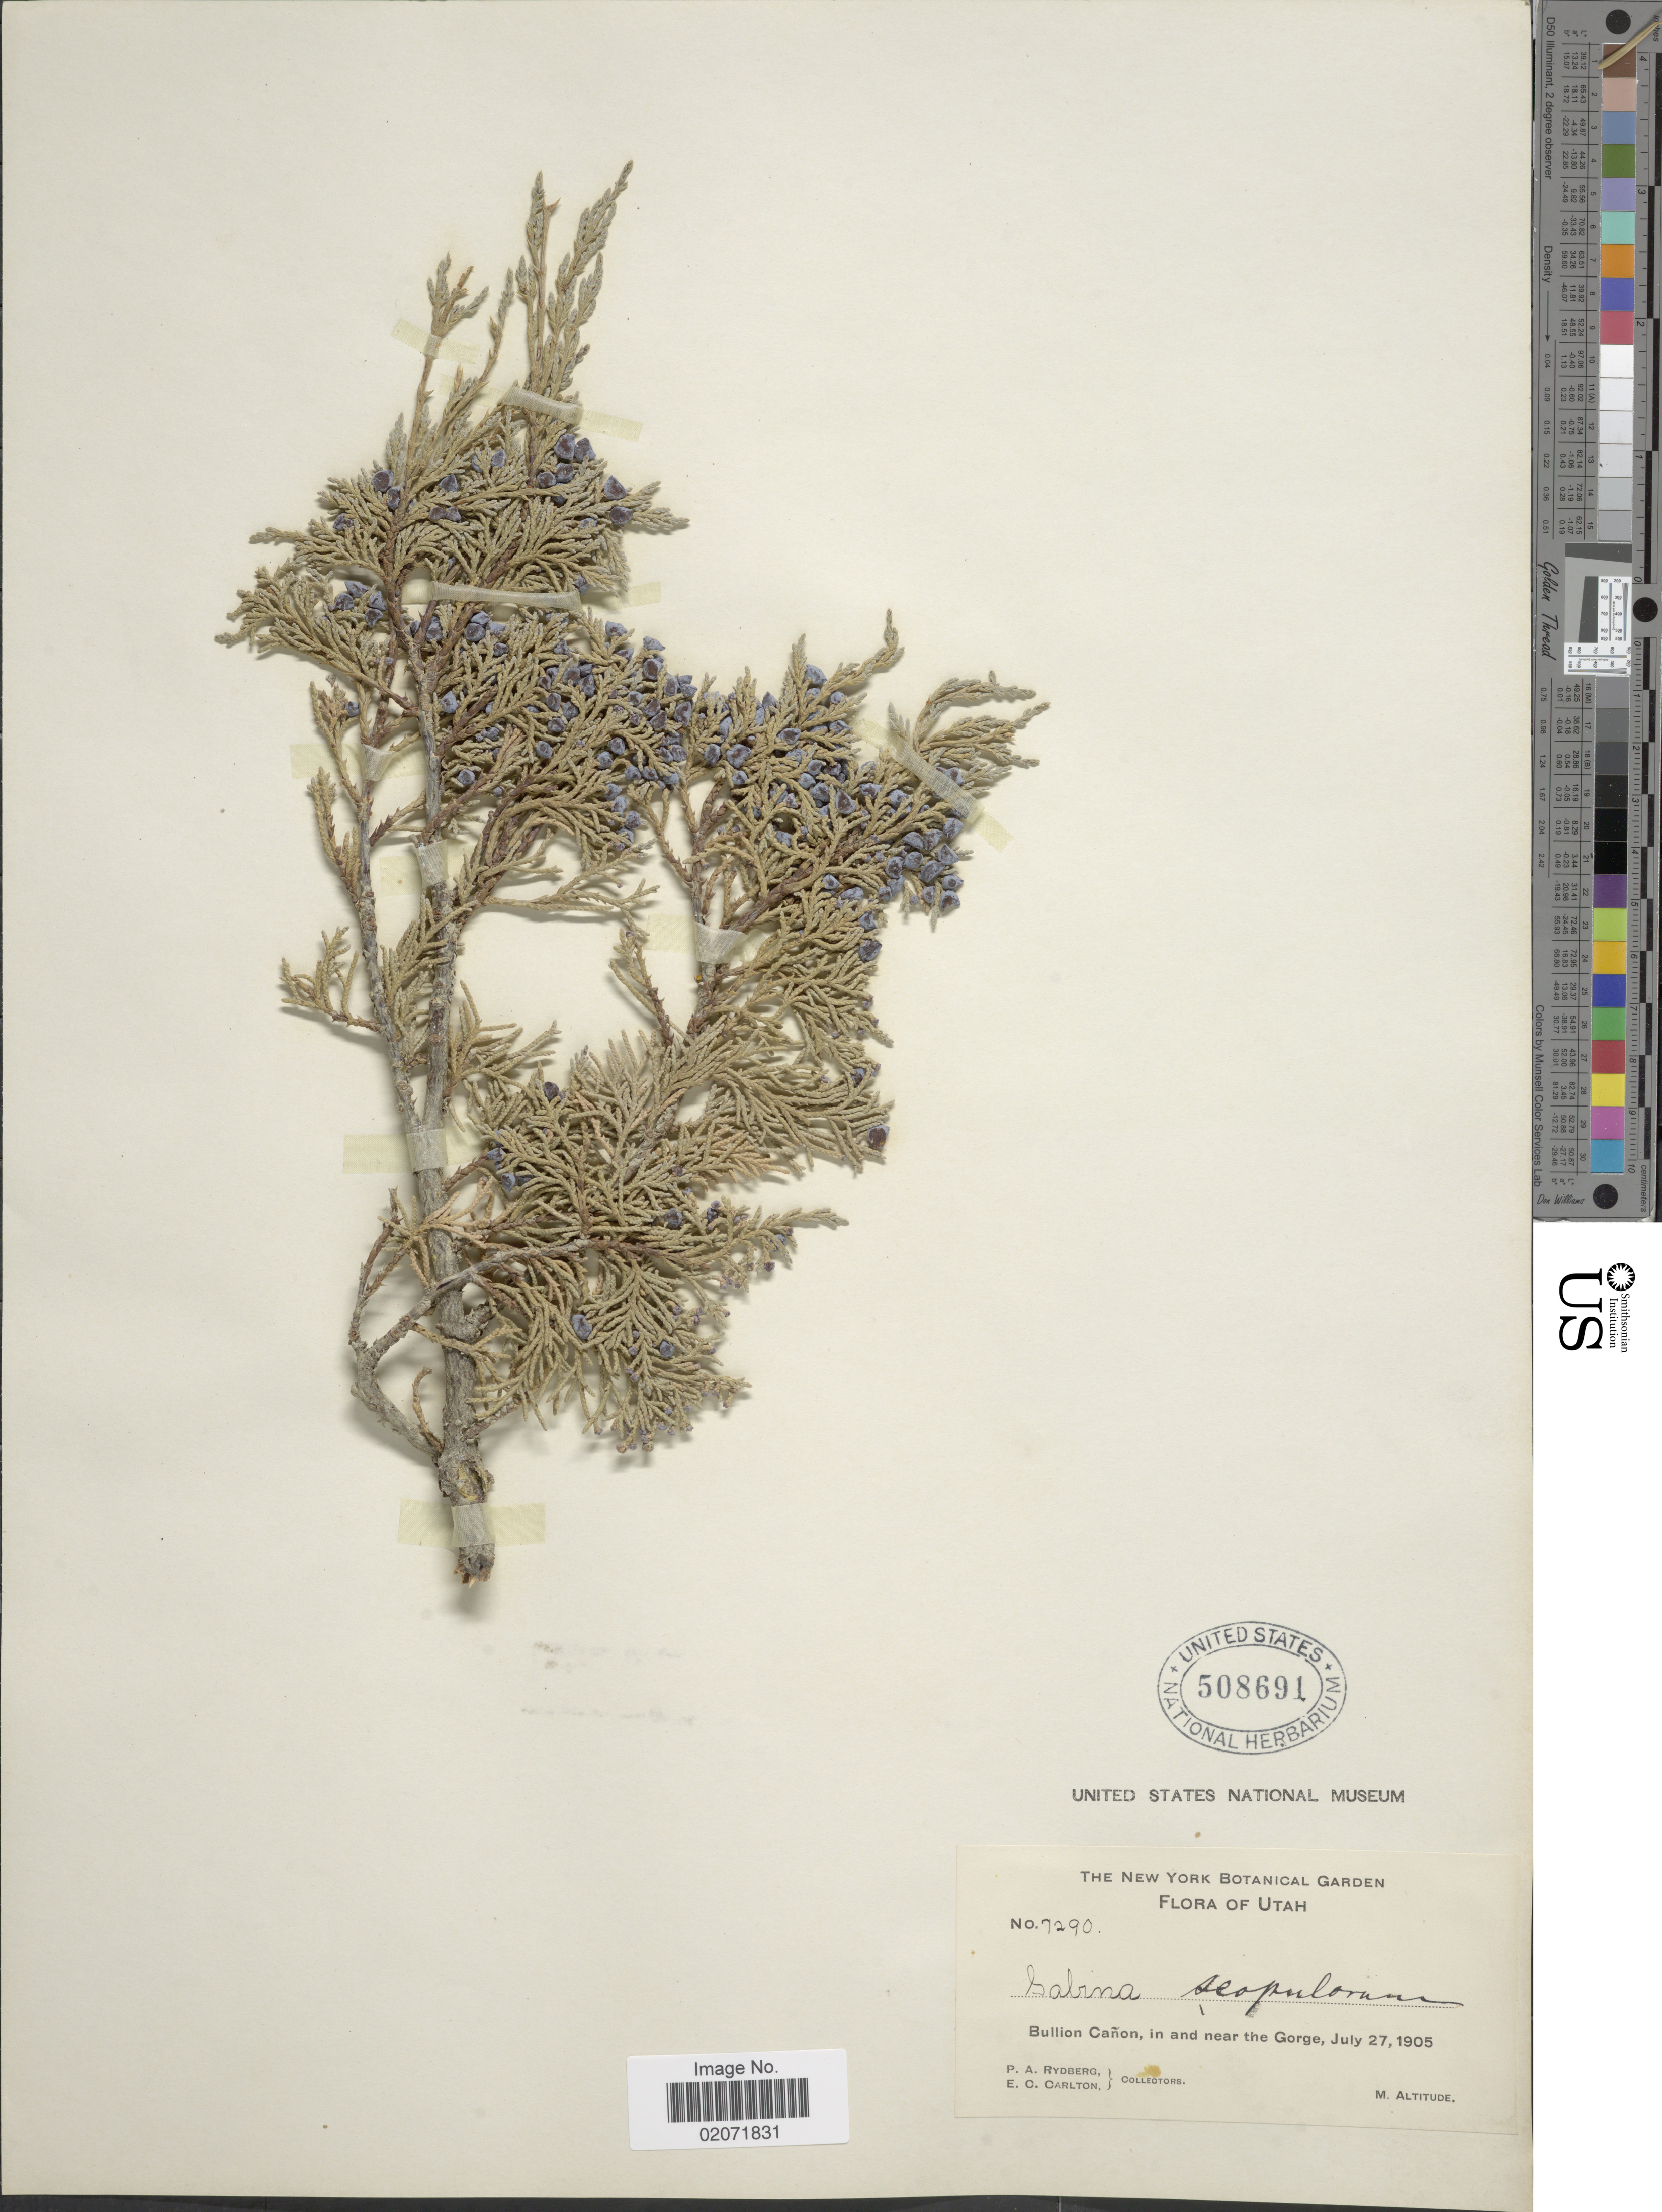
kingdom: Plantae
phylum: Tracheophyta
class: Pinopsida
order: Pinales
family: Cupressaceae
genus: Juniperus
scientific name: Juniperus scopulorum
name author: Sarg.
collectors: P. A. Rydberg & E. Carlton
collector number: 7290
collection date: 1905-07-27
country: United States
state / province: Utah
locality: Bullion Cañon, in and near the Gorge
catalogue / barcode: US 508691